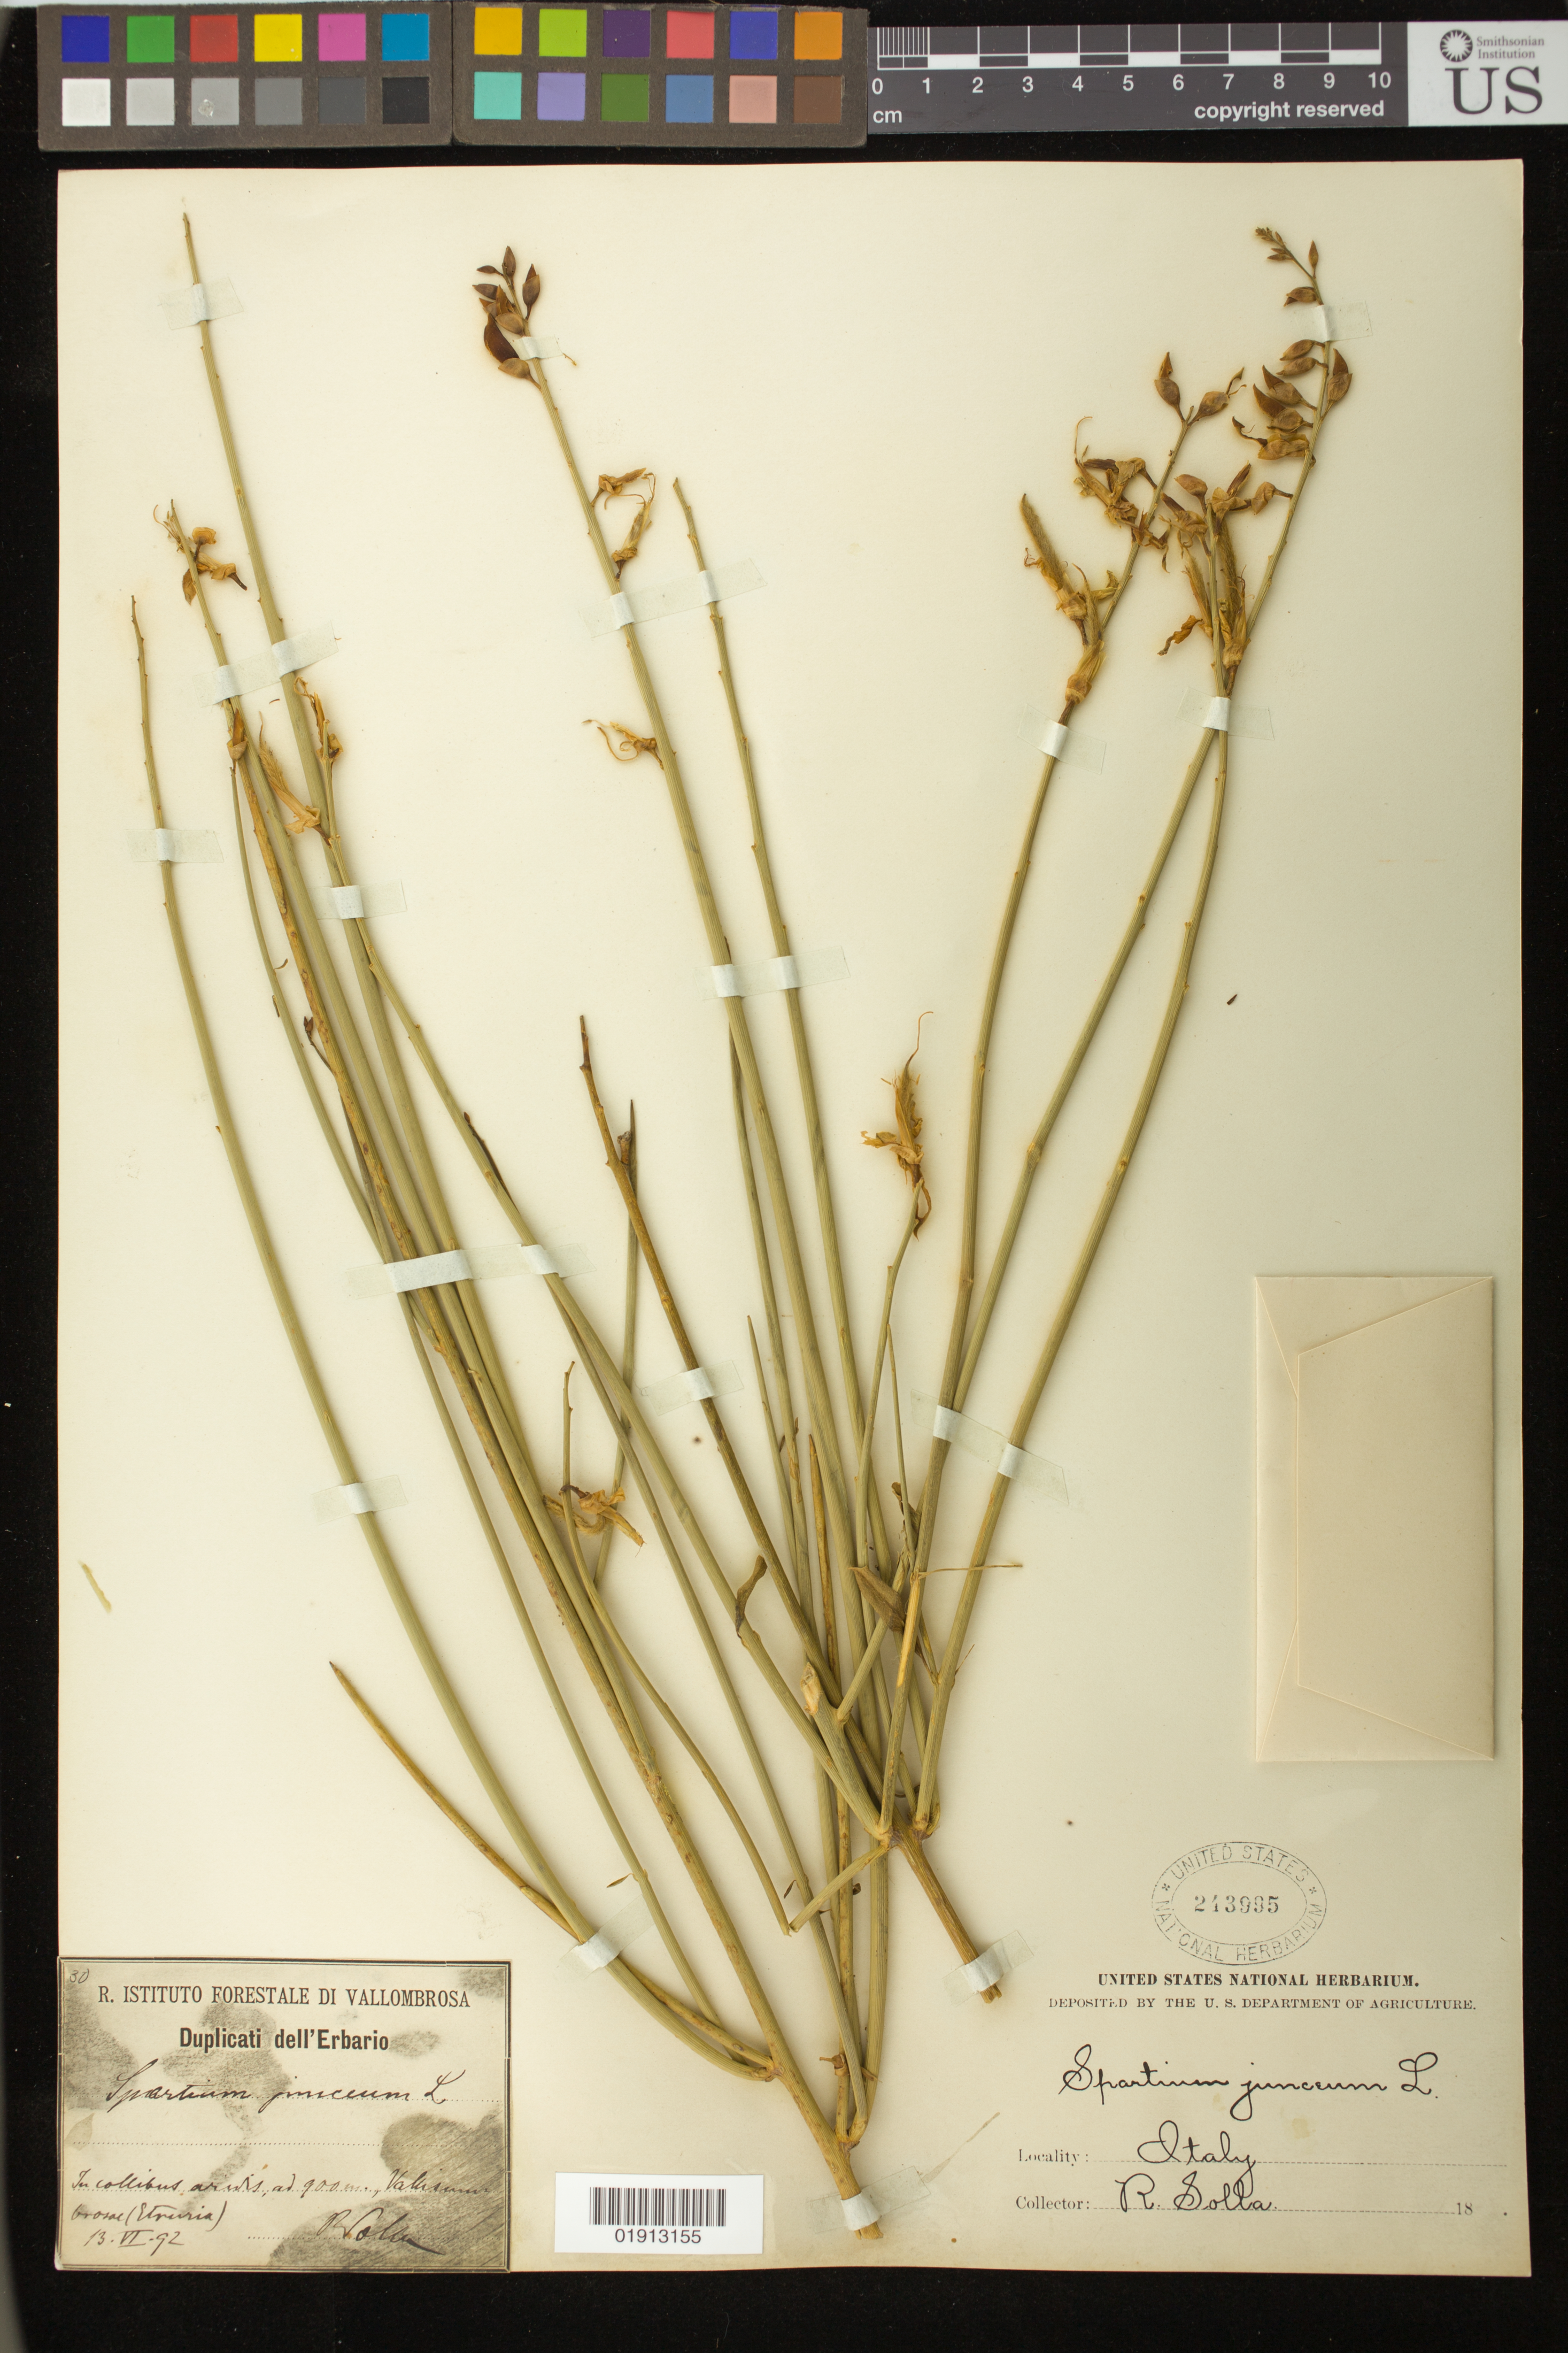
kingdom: Plantae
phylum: Tracheophyta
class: Magnoliopsida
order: Fabales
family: Fabaceae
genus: Spartium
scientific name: Spartium junceum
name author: L.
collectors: R. Solla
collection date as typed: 13 VI 92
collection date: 1892-06-13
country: Italy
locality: Etruria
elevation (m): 900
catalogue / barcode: US 243995